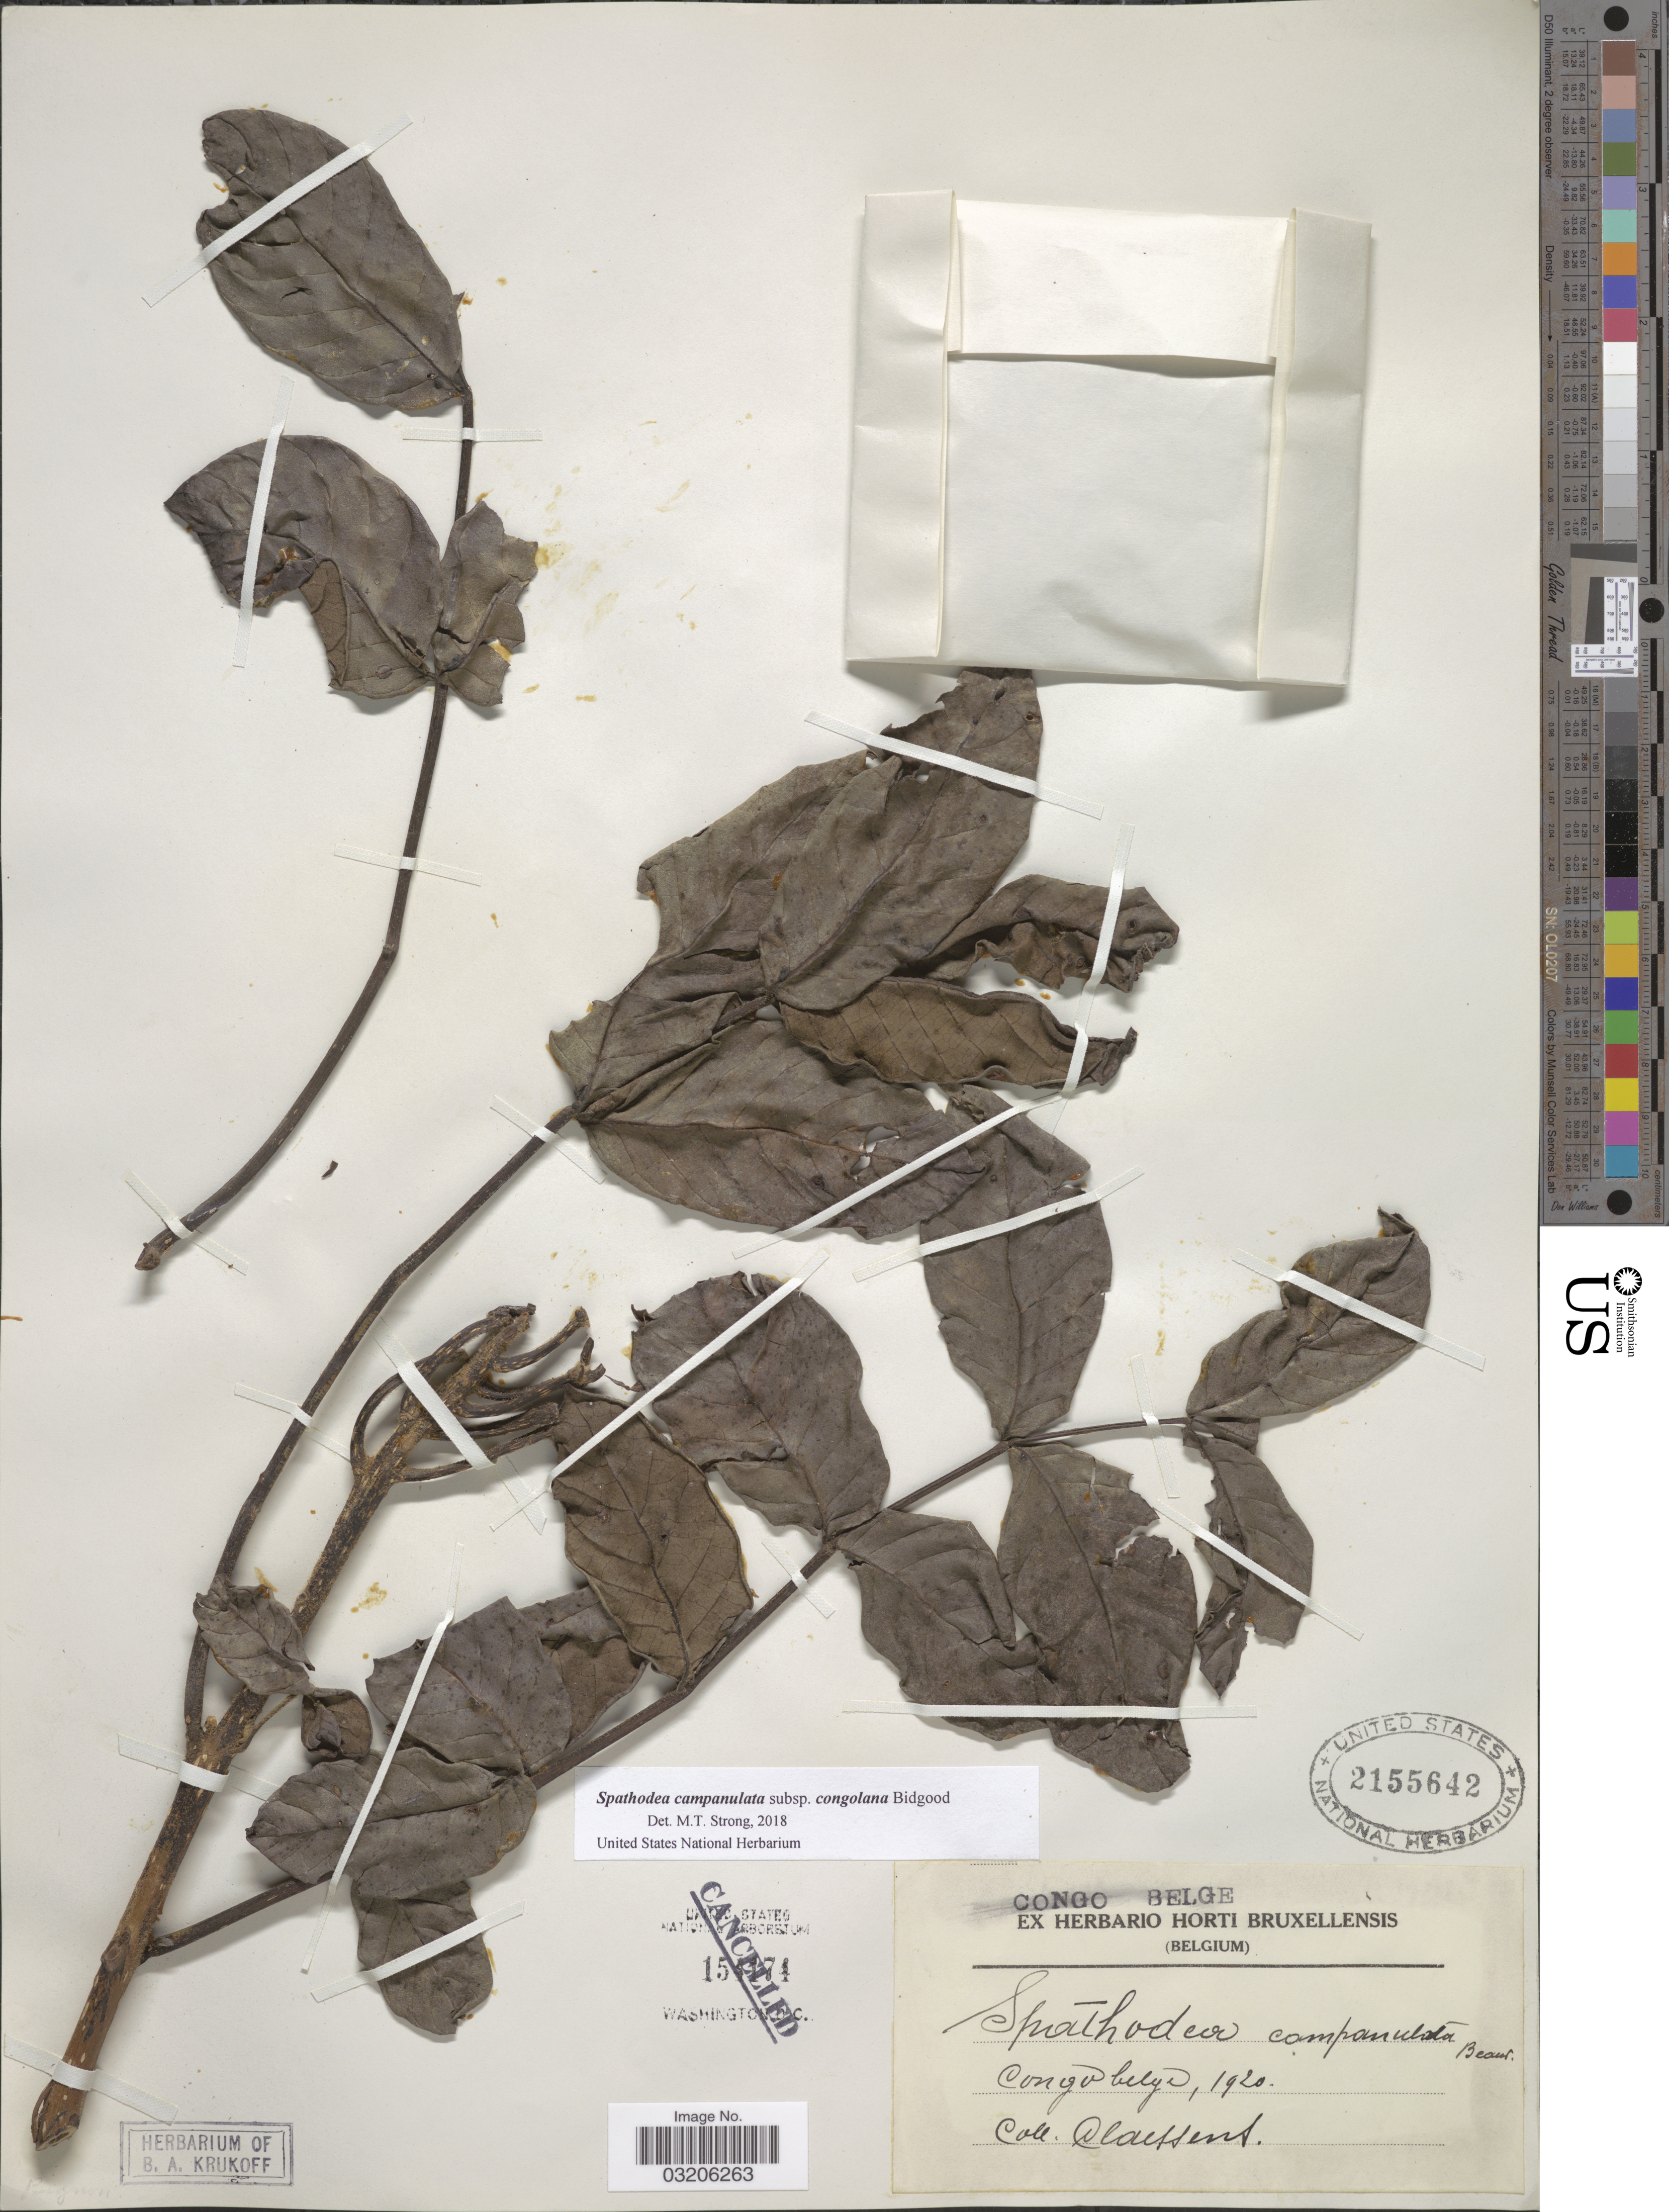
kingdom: Plantae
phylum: Tracheophyta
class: Magnoliopsida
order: Lamiales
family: Bignoniaceae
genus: Spathodea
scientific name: Spathodea campanulata subsp. congolana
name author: Bidgood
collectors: -. Claessens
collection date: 1920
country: Congo, Democratic Republic of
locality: Congo Belge.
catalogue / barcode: US 2155642